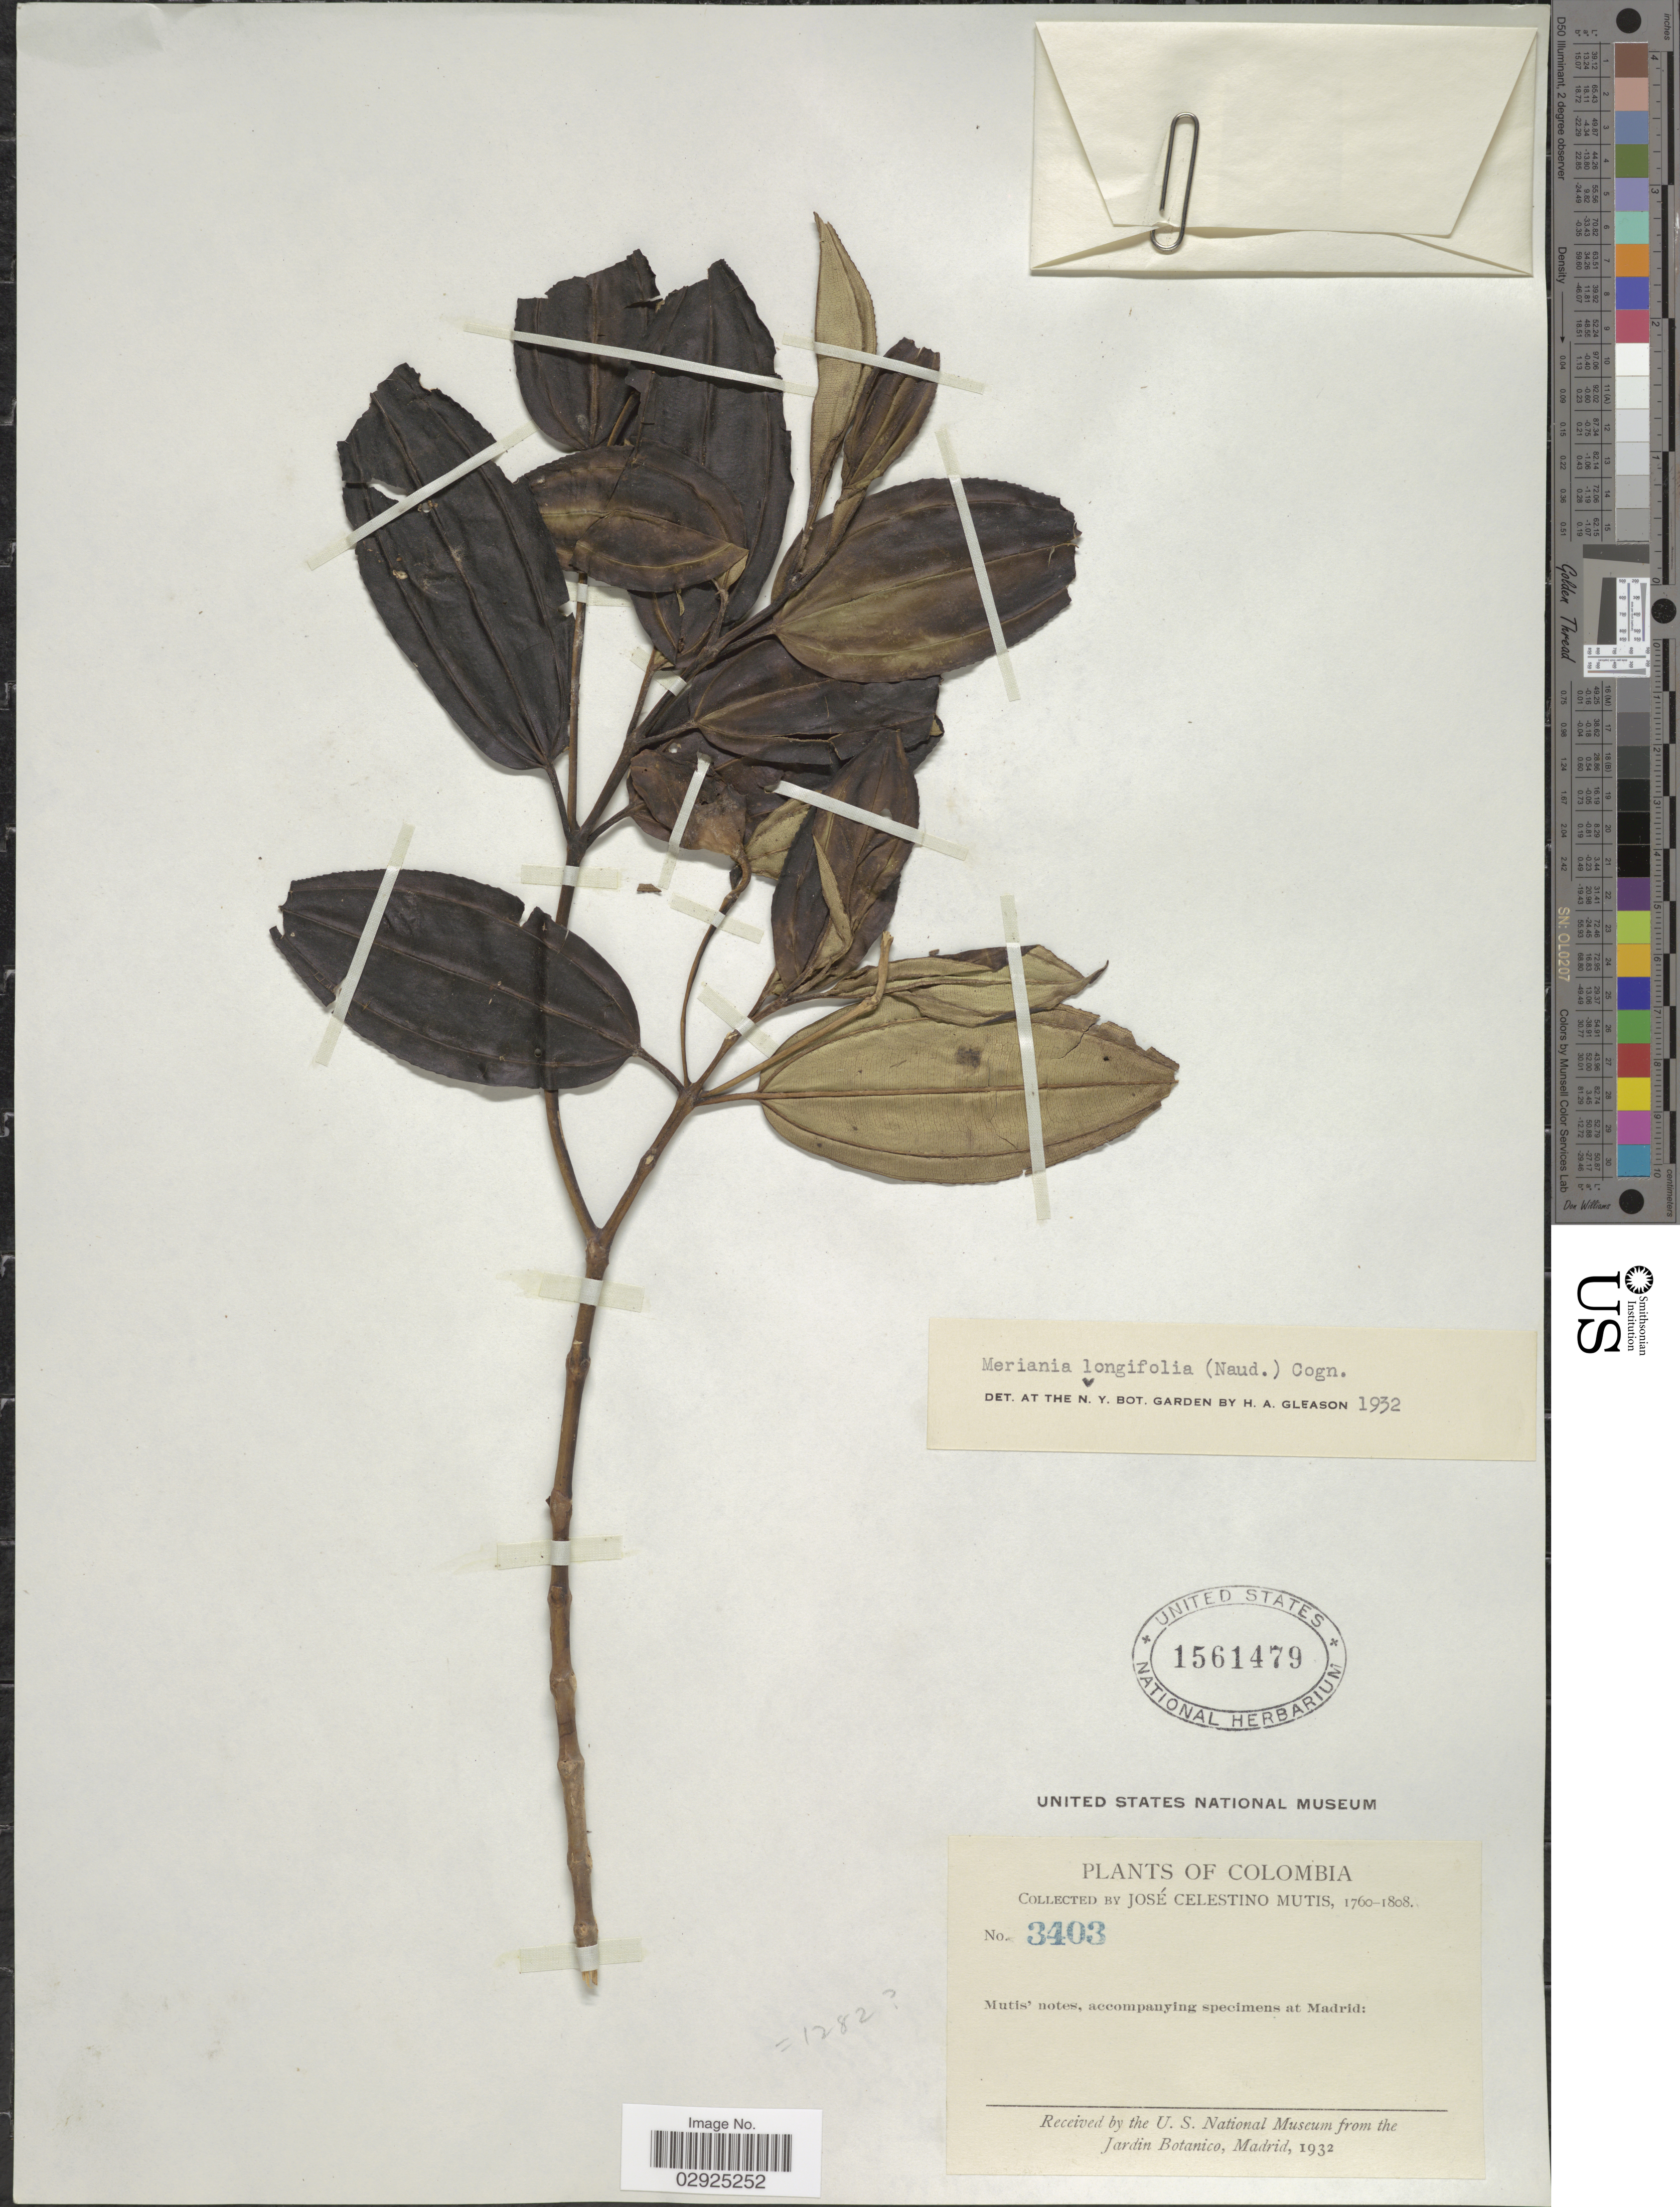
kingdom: Plantae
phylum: Tracheophyta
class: Magnoliopsida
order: Myrtales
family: Melastomataceae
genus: Meriania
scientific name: Meriania longifolia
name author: (Naudin) Cogn.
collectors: J. C. B. Mutis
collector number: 3403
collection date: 1760/1808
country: Colombia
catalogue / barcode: US 1561479